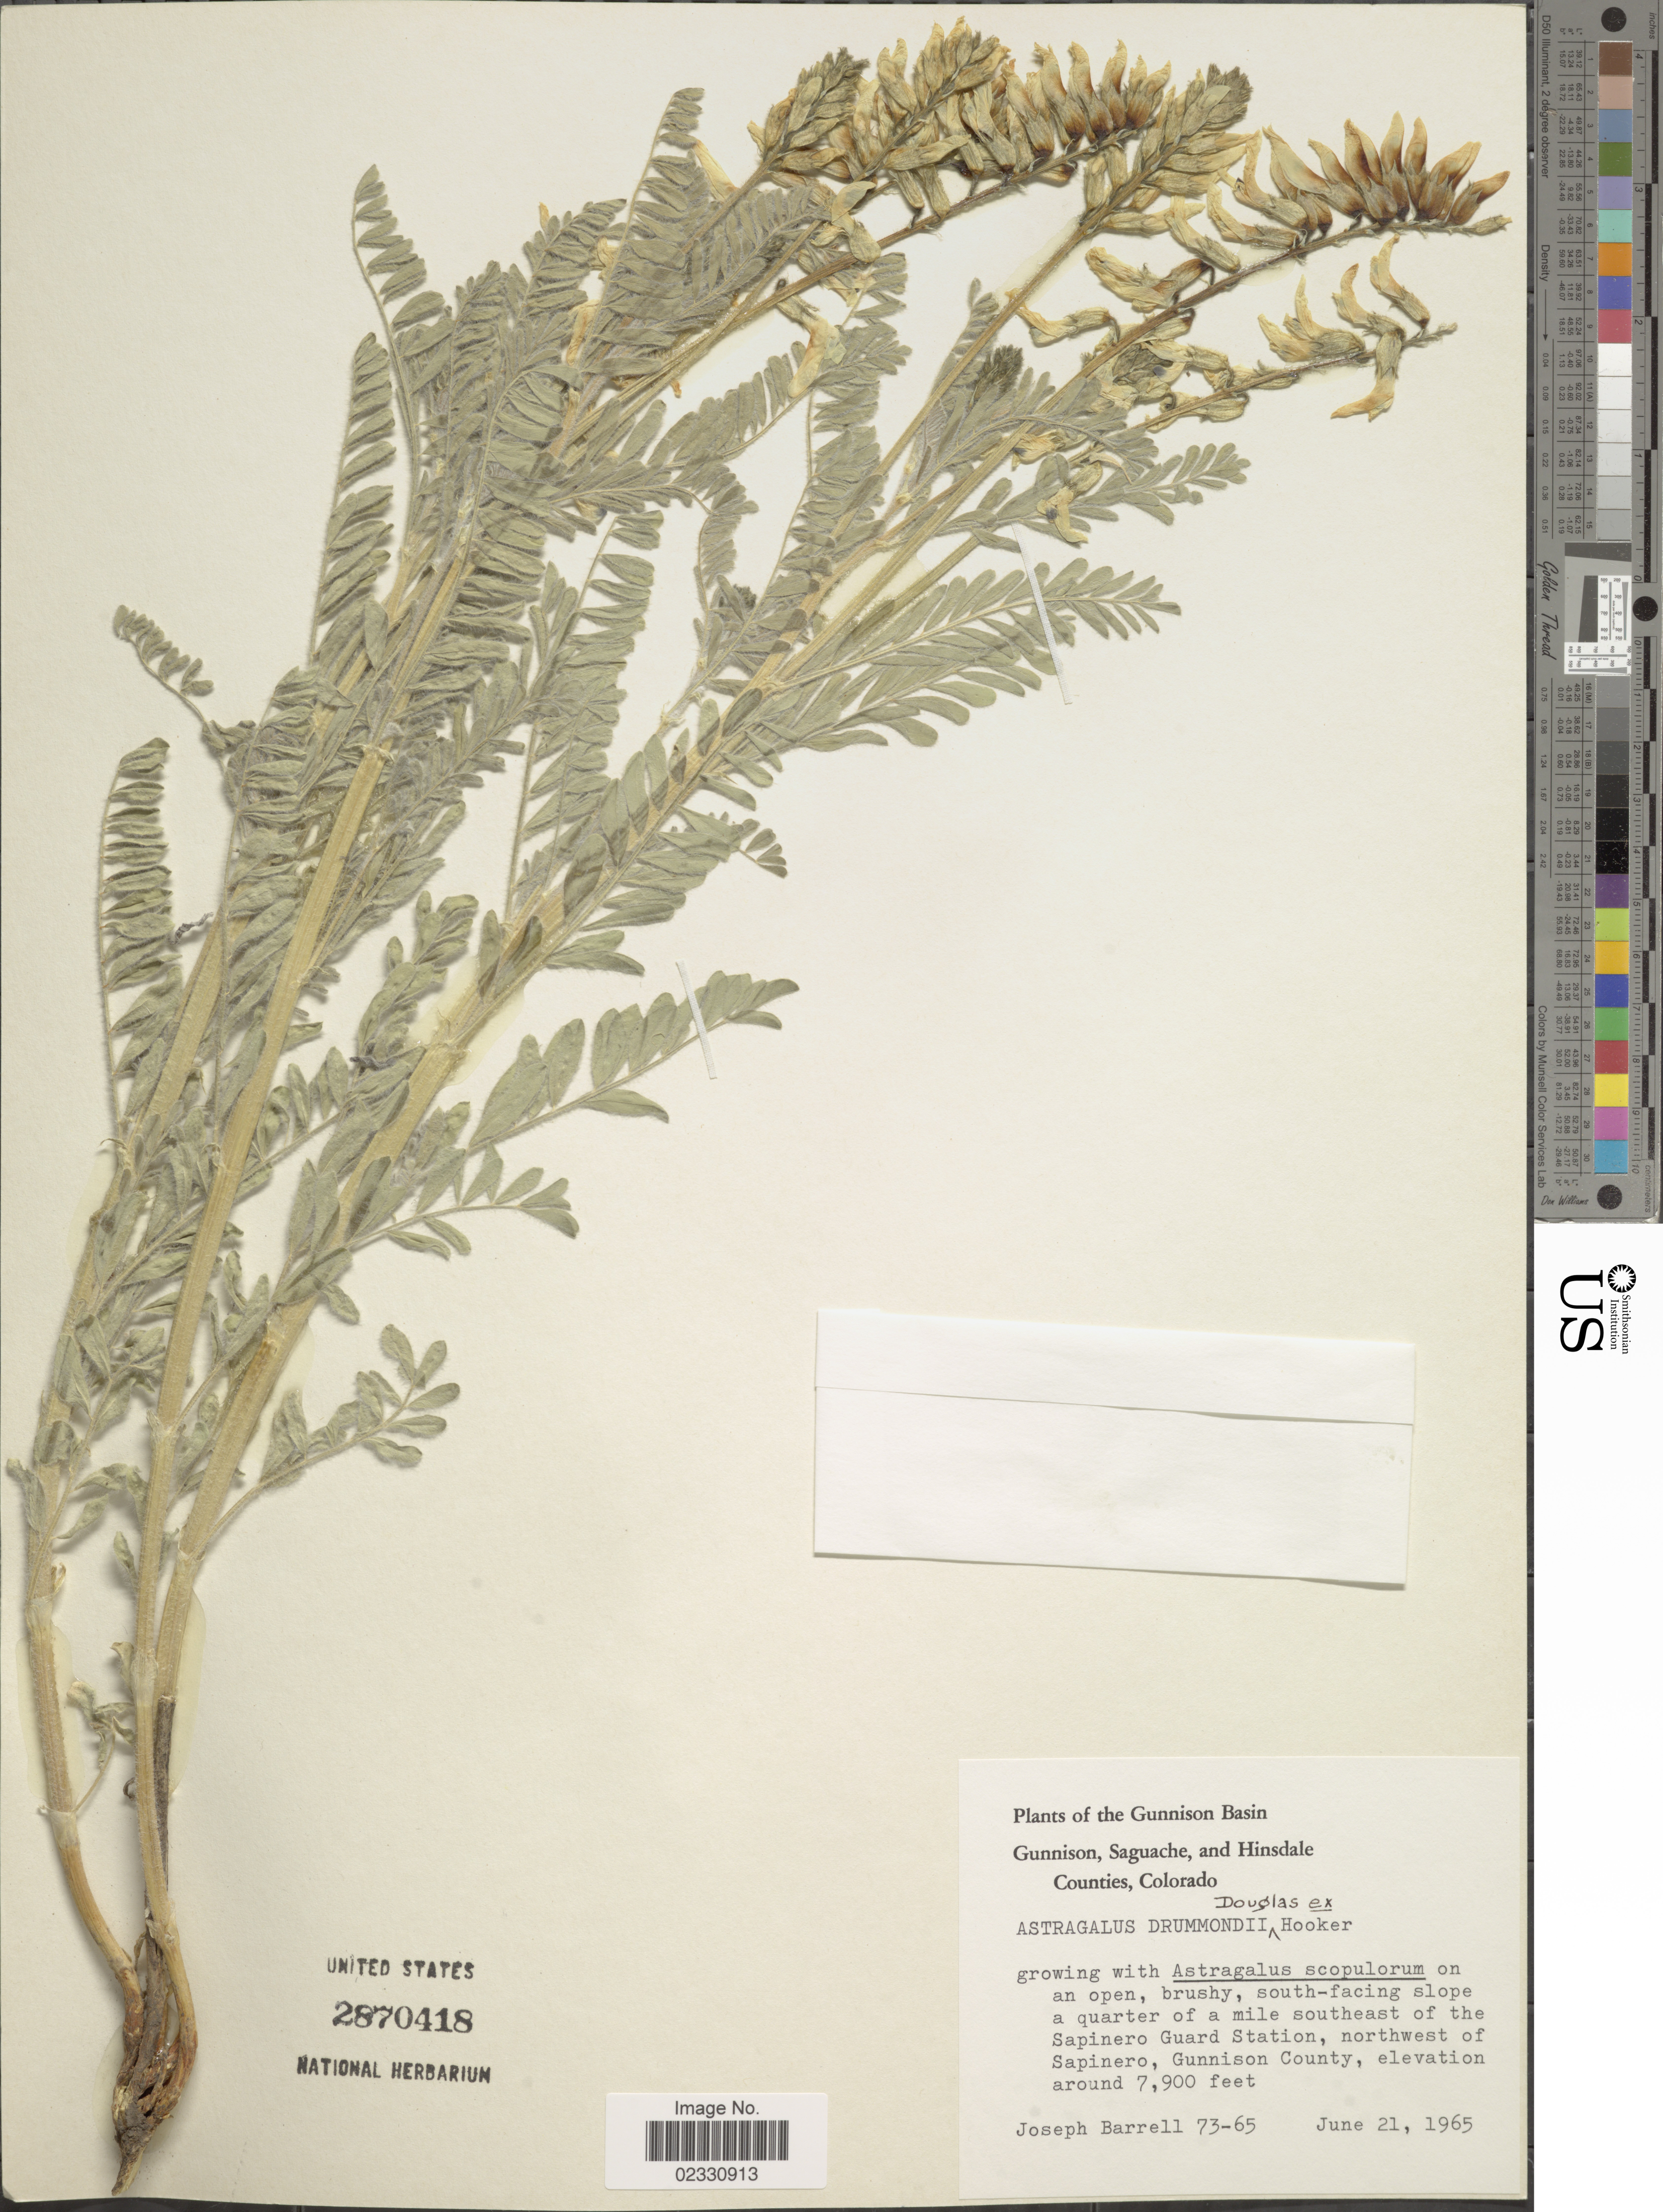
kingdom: Plantae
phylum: Tracheophyta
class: Magnoliopsida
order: Fabales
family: Fabaceae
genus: Astragalus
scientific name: Astragalus drummondii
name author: Hook.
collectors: J. Barrell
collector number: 73-65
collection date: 1965-06-21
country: United States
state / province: Colorado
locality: The Gunnison Basin Gunnison, Saguache, and Hinsdale Counties; brushy, south-facing slope a quarter of a mile southeast of the Sapinero Guard Station, northwest of Sapinero, Gunnison County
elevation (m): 2408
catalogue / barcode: US 2870418